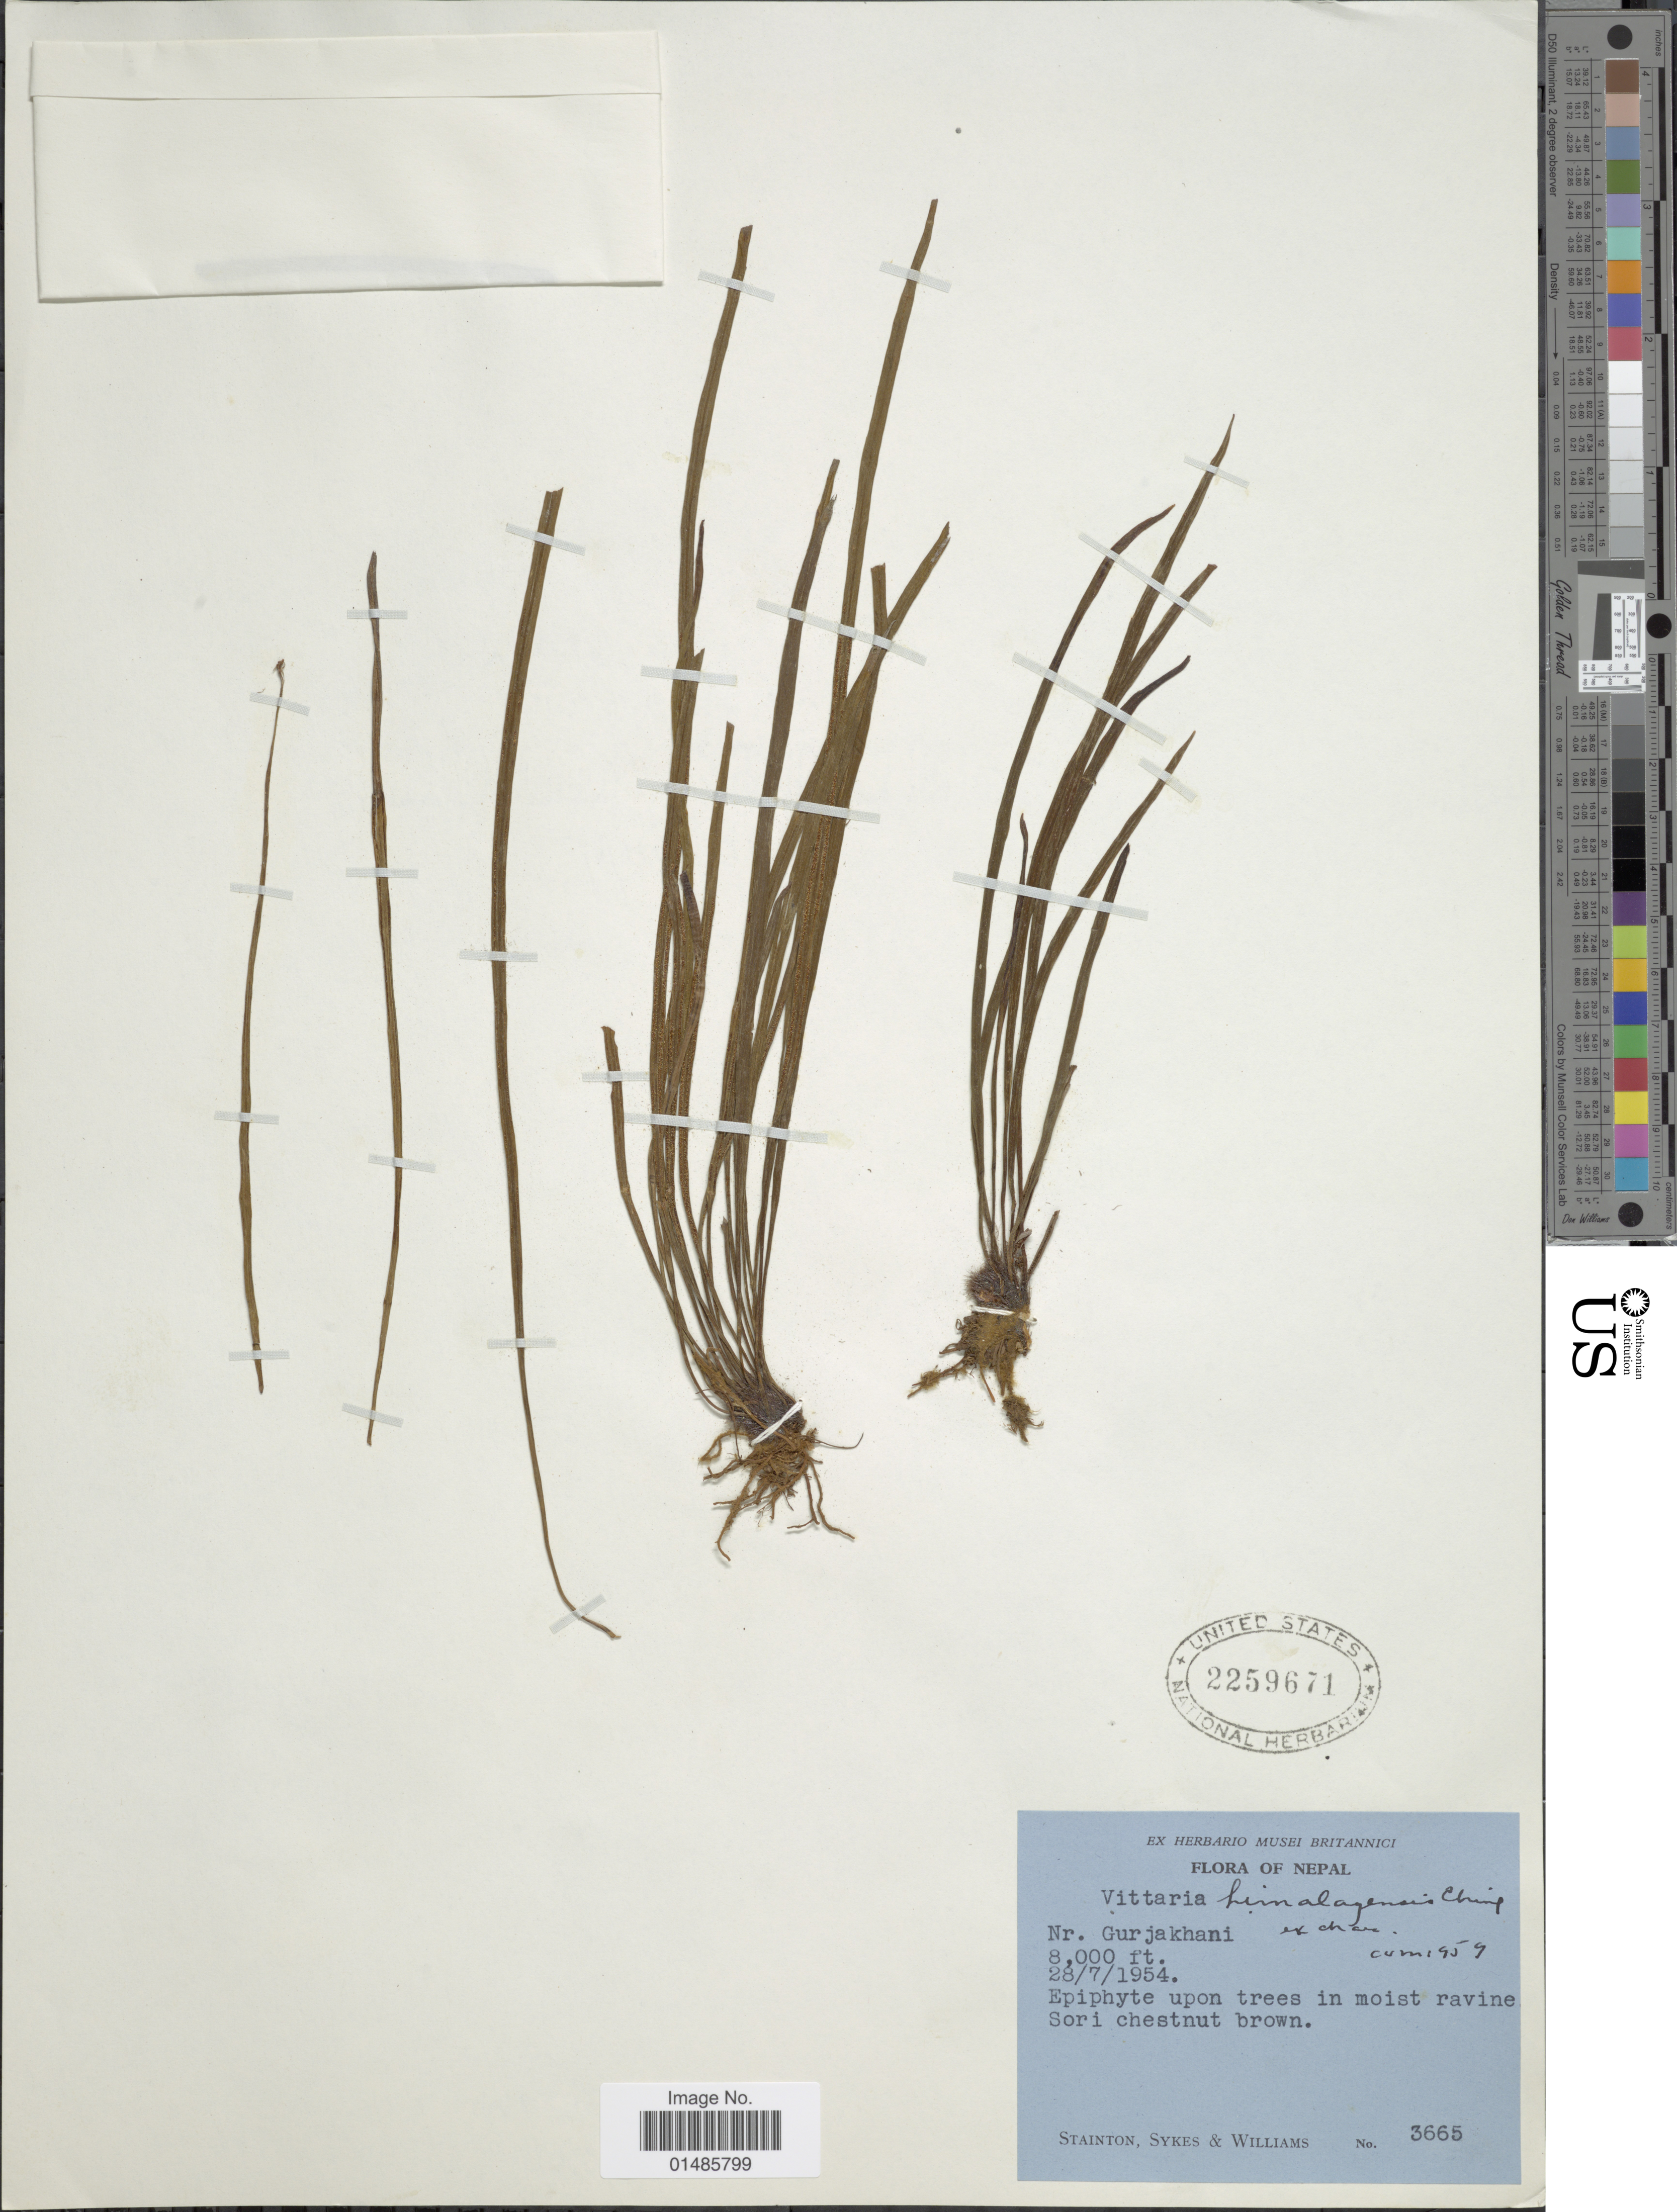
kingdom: Plantae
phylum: Tracheophyta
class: Polypodiopsida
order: Polypodiales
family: Pteridaceae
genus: Haplopteris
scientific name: Haplopteris himalayensis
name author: (Ching) E.H. Crane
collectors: -. Stainton, Sykes, -- & -- Williams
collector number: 3665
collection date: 1954-07-28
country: Nepal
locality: Nr. Gurjakhani.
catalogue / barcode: US 2259671